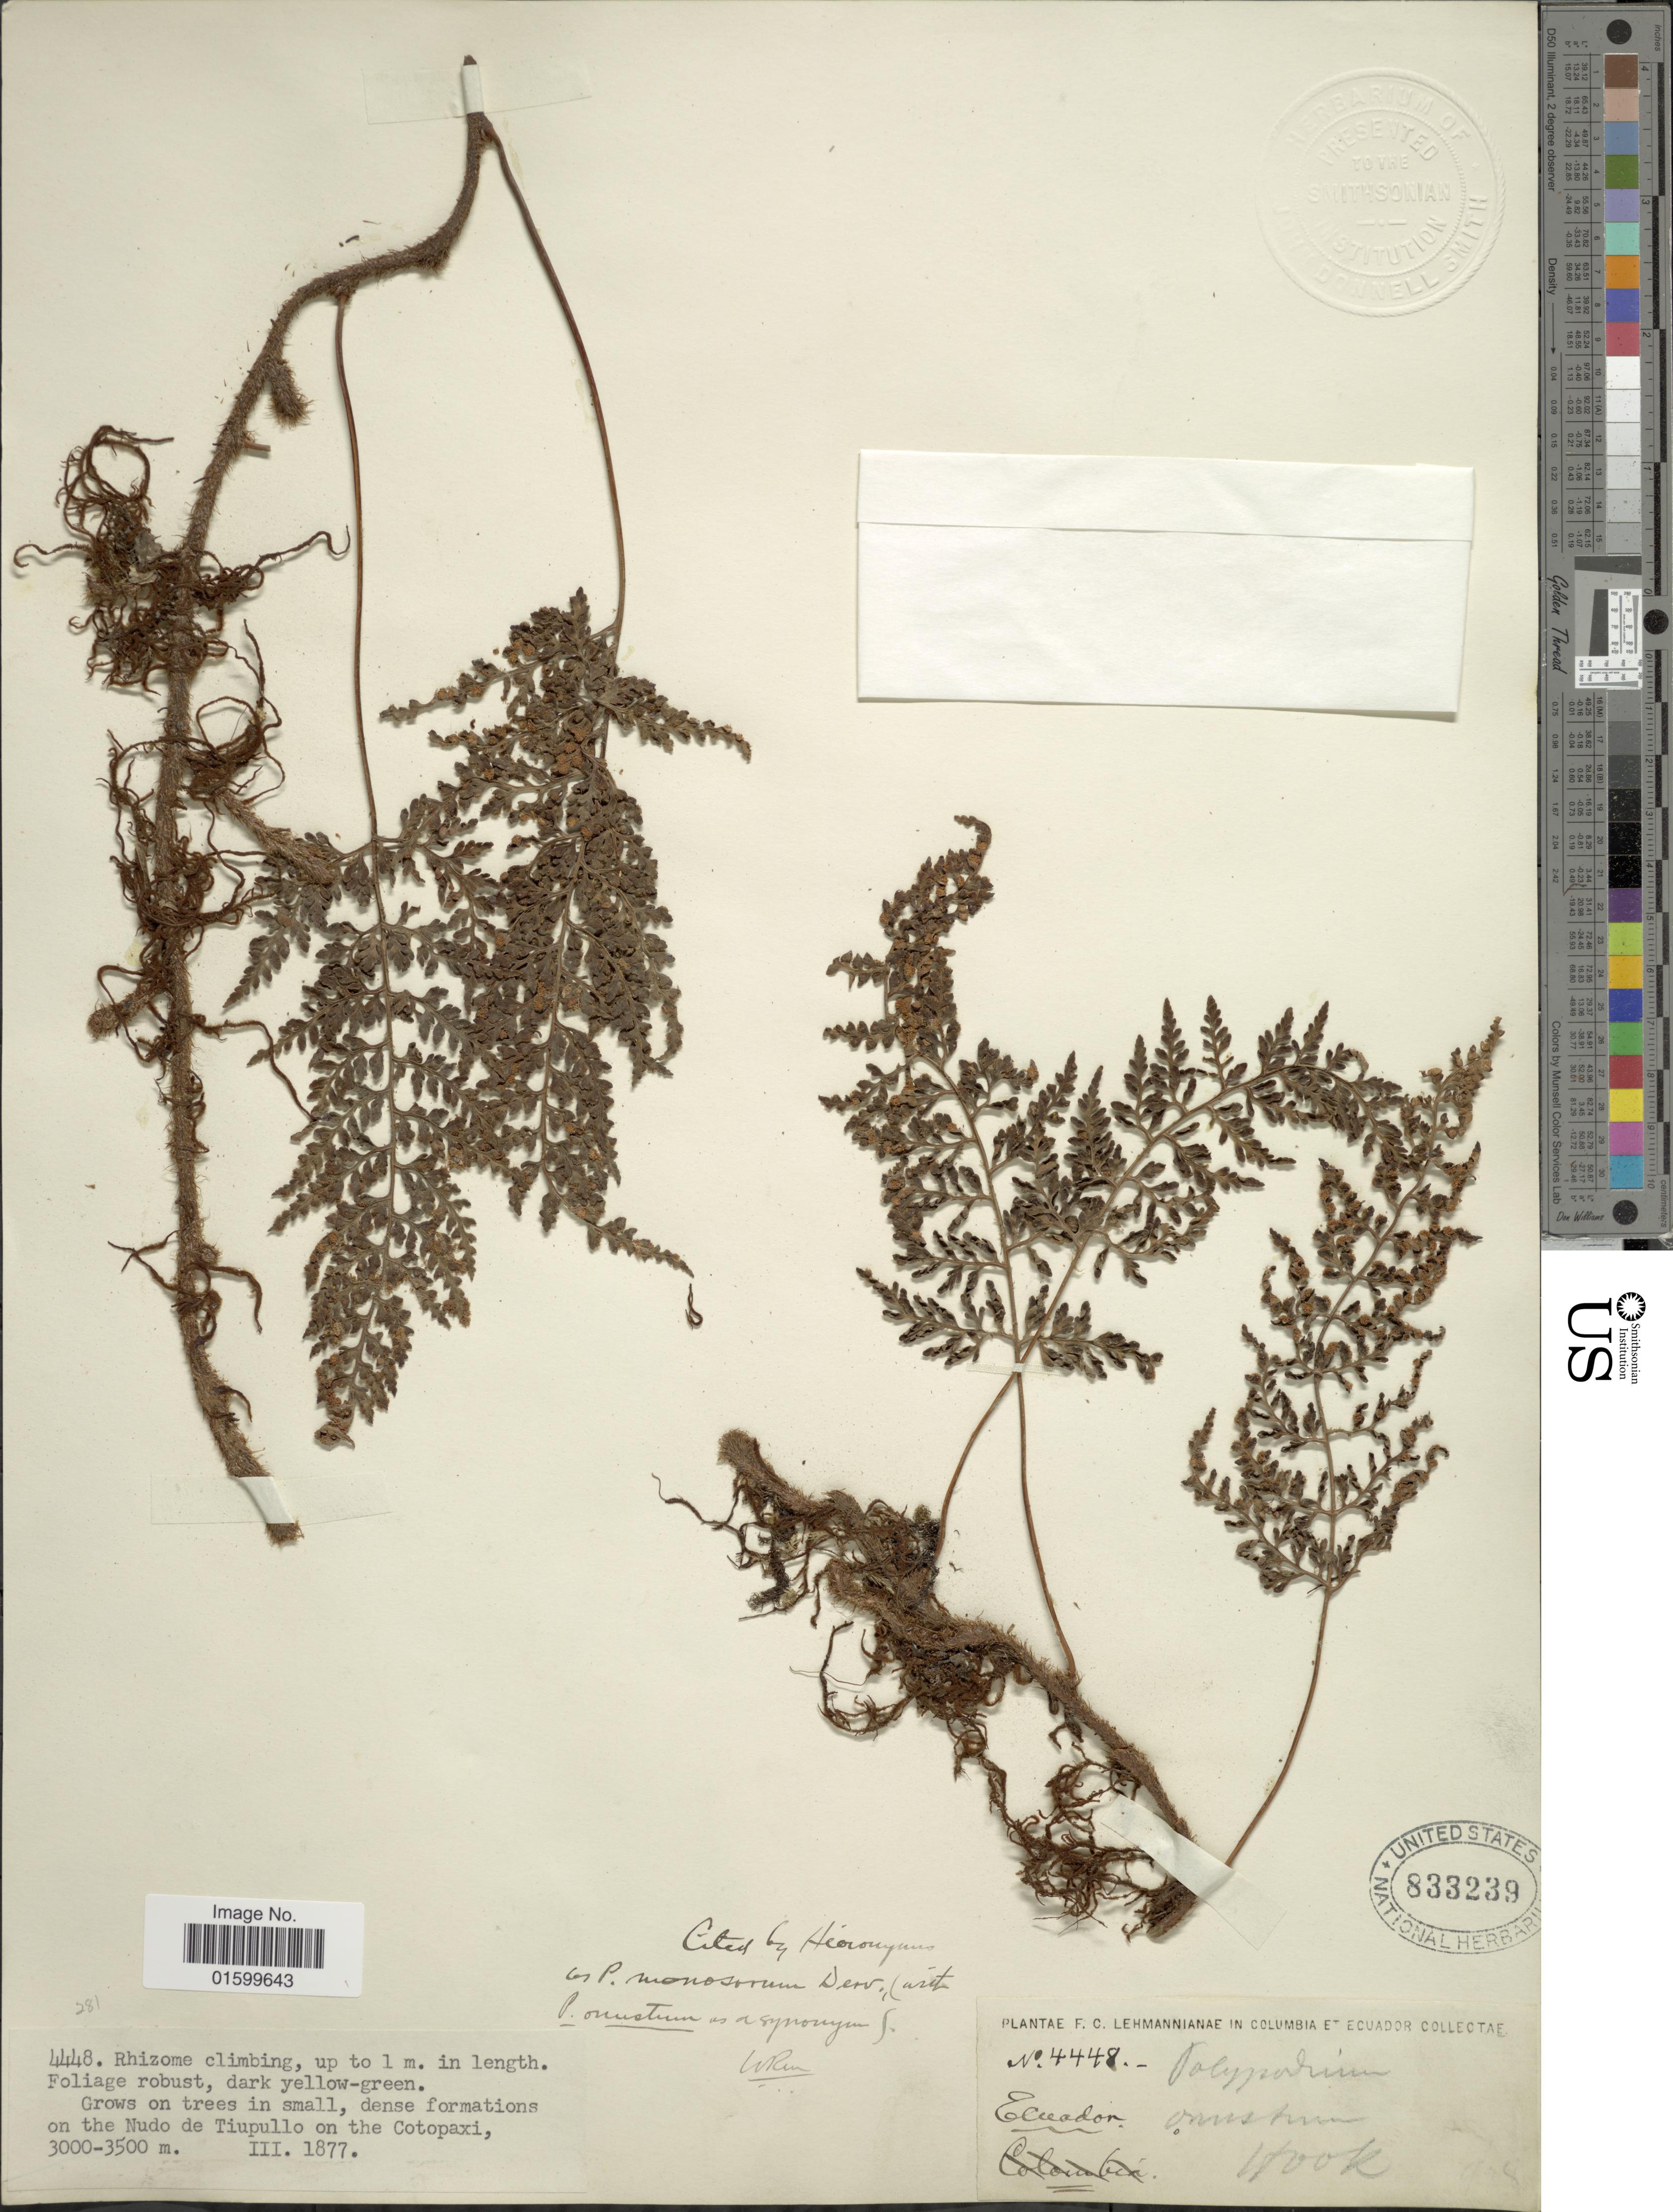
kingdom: Plantae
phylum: Tracheophyta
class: Polypodiopsida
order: Polypodiales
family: Polypodiaceae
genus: Pleopeltis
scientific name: Pleopeltis monosora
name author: (Desv.) A.R. Sm.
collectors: F. Lehman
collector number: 4448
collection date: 1877-03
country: Ecuador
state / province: Cotopaxi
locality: On the Nudo de Tiupullo on the Cotopaxi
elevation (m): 3000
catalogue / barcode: US 833239